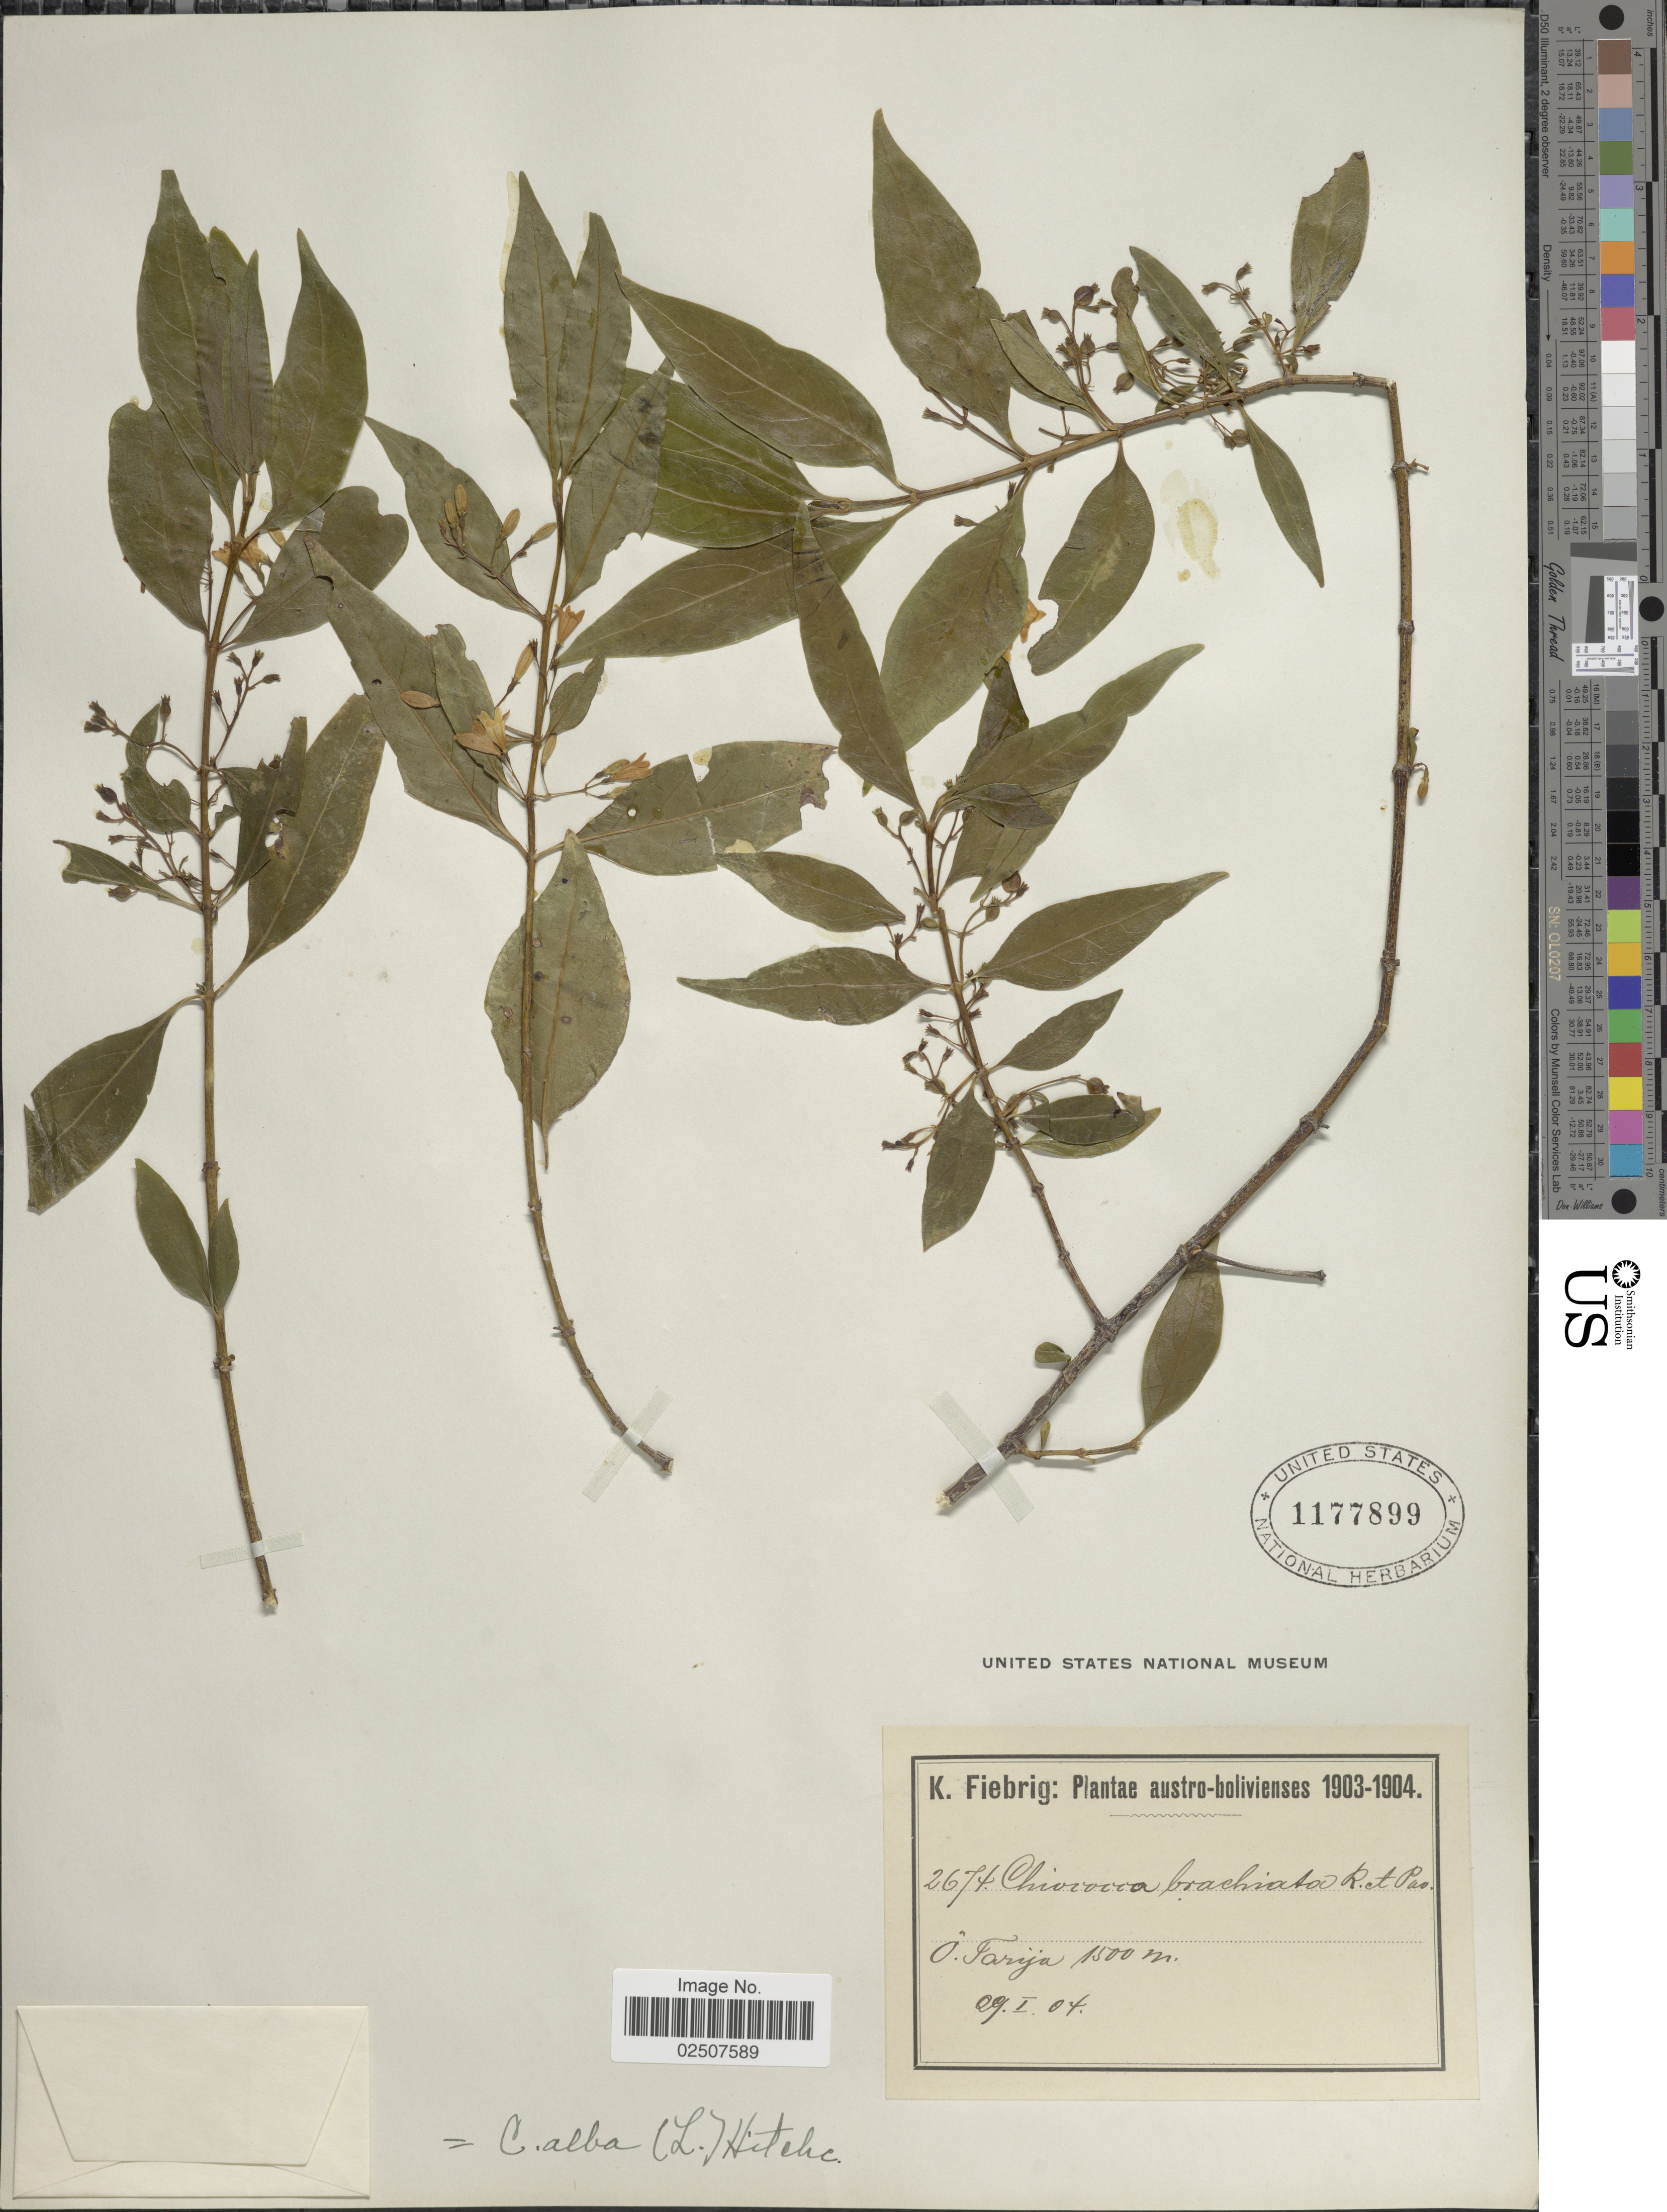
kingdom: Plantae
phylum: Tracheophyta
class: Magnoliopsida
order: Gentianales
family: Rubiaceae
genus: Chiococca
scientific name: Chiococca alba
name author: (L.) Hitchc.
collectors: K. Fiebrig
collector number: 2674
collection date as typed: Transcribed d/m/y: 9/1/4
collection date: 1904-01-09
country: Bolivia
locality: O. Tarija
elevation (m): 1500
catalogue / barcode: US 1177899